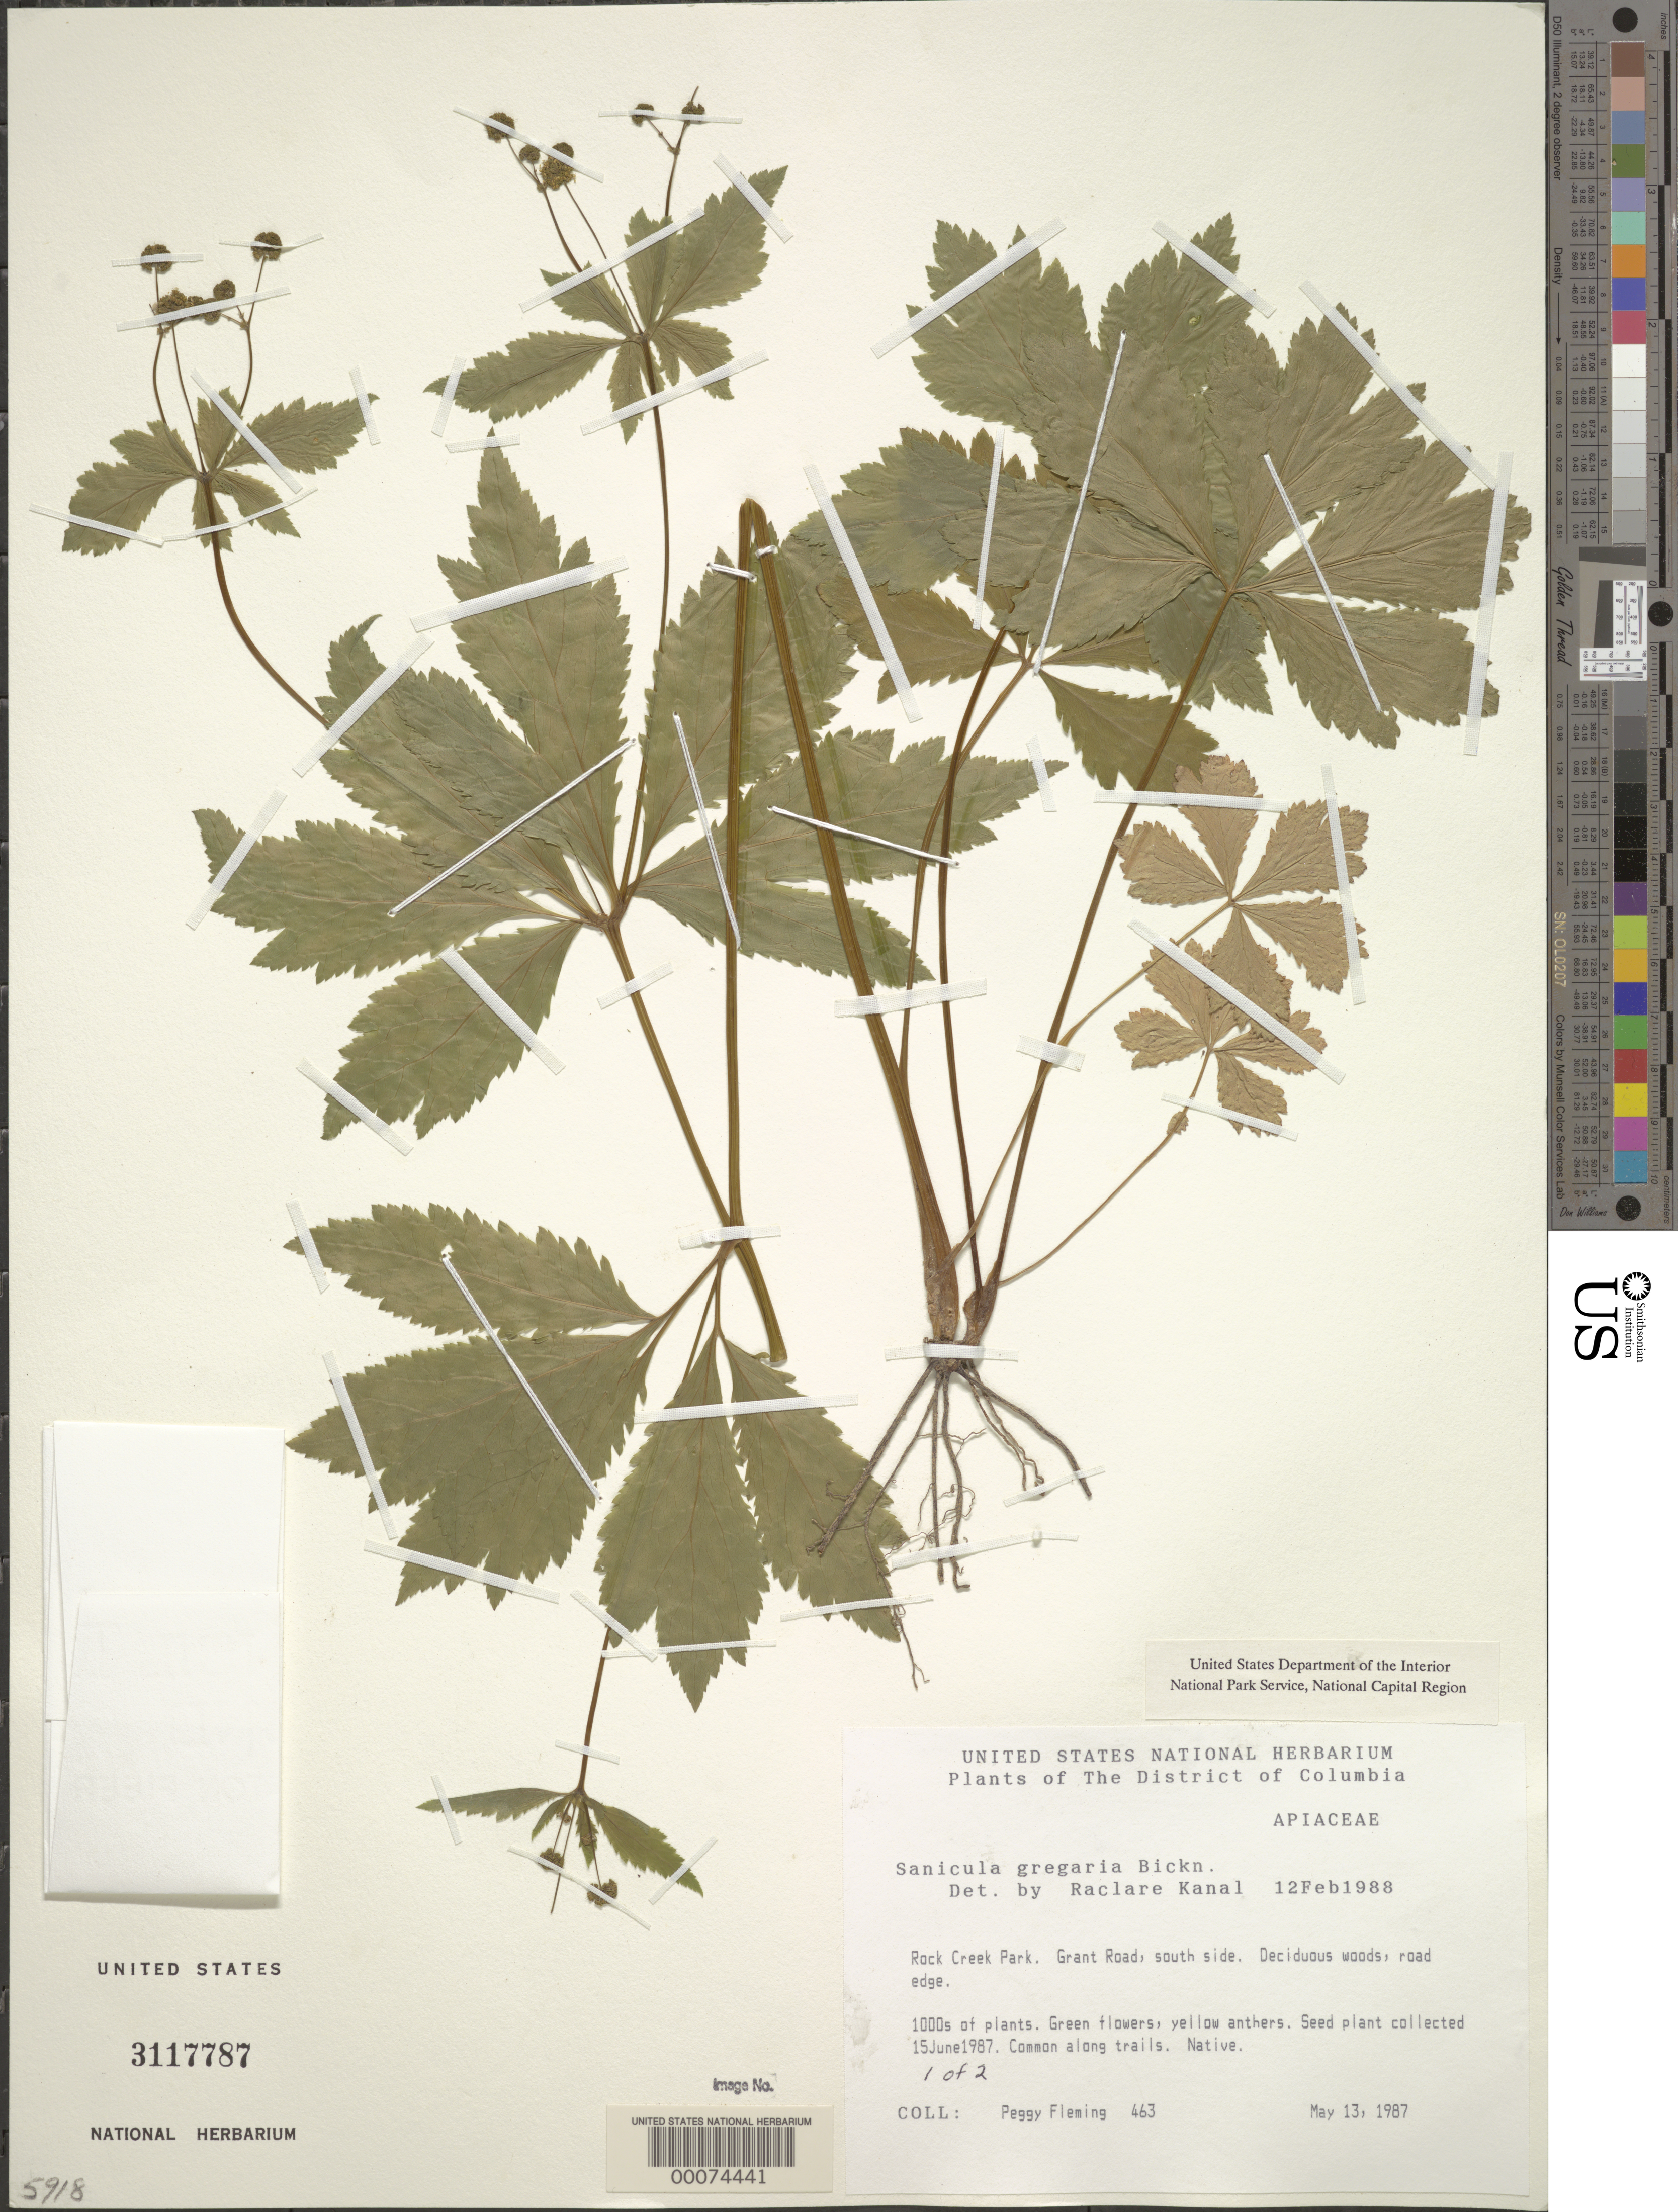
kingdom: Plantae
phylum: Tracheophyta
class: Magnoliopsida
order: Apiales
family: Apiaceae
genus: Sanicula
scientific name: Sanicula odorata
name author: (Raf.) Pryer & Phillippe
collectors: P. Fleming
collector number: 463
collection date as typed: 13 May 1987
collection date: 1987-05-13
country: United States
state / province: District of Columbia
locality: Rock Creek Park, Grant Road Rock Creek Park & vicinity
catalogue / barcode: US 3117787